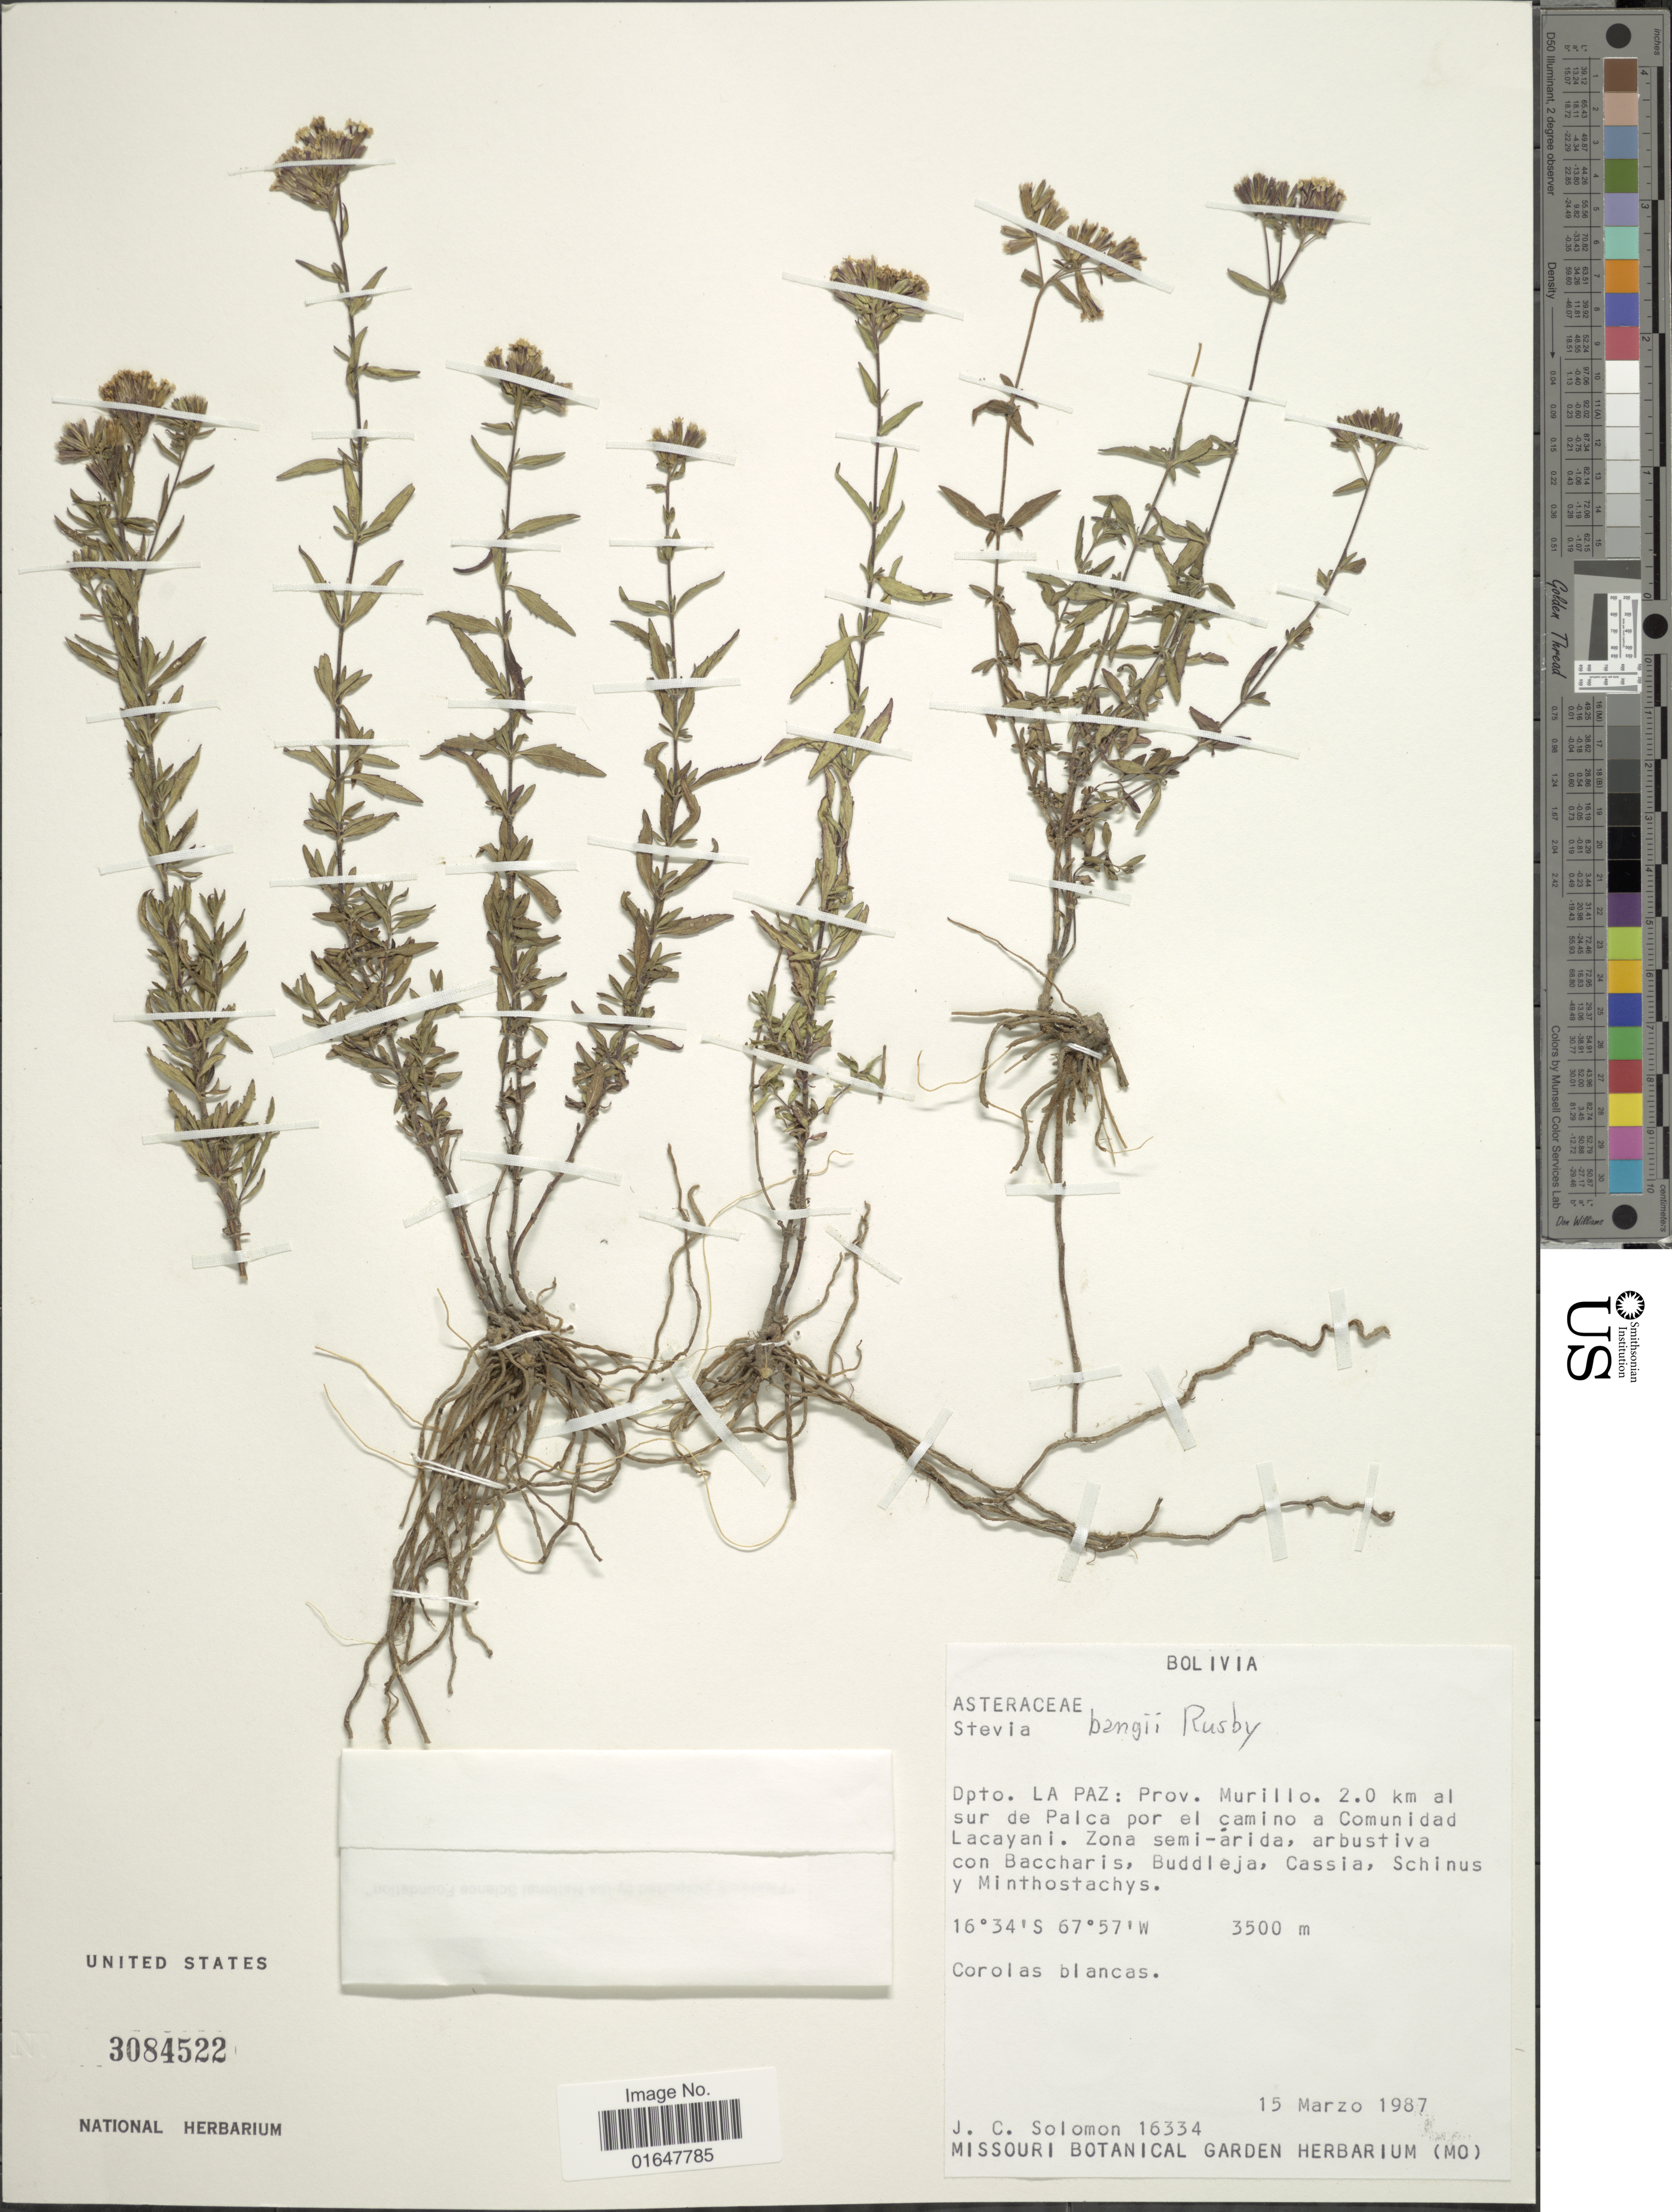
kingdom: Plantae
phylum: Tracheophyta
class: Magnoliopsida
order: Asterales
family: Asteraceae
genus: Stevia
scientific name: Stevia bangii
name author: Rusby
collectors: J. C. Solomon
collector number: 16334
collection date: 1987-03-15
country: Bolivia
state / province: La Paz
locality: Prov. Murillo, 2.0 km al sur de Palca por el camino a Comunidad Lacayani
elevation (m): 3500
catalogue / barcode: US 3084522